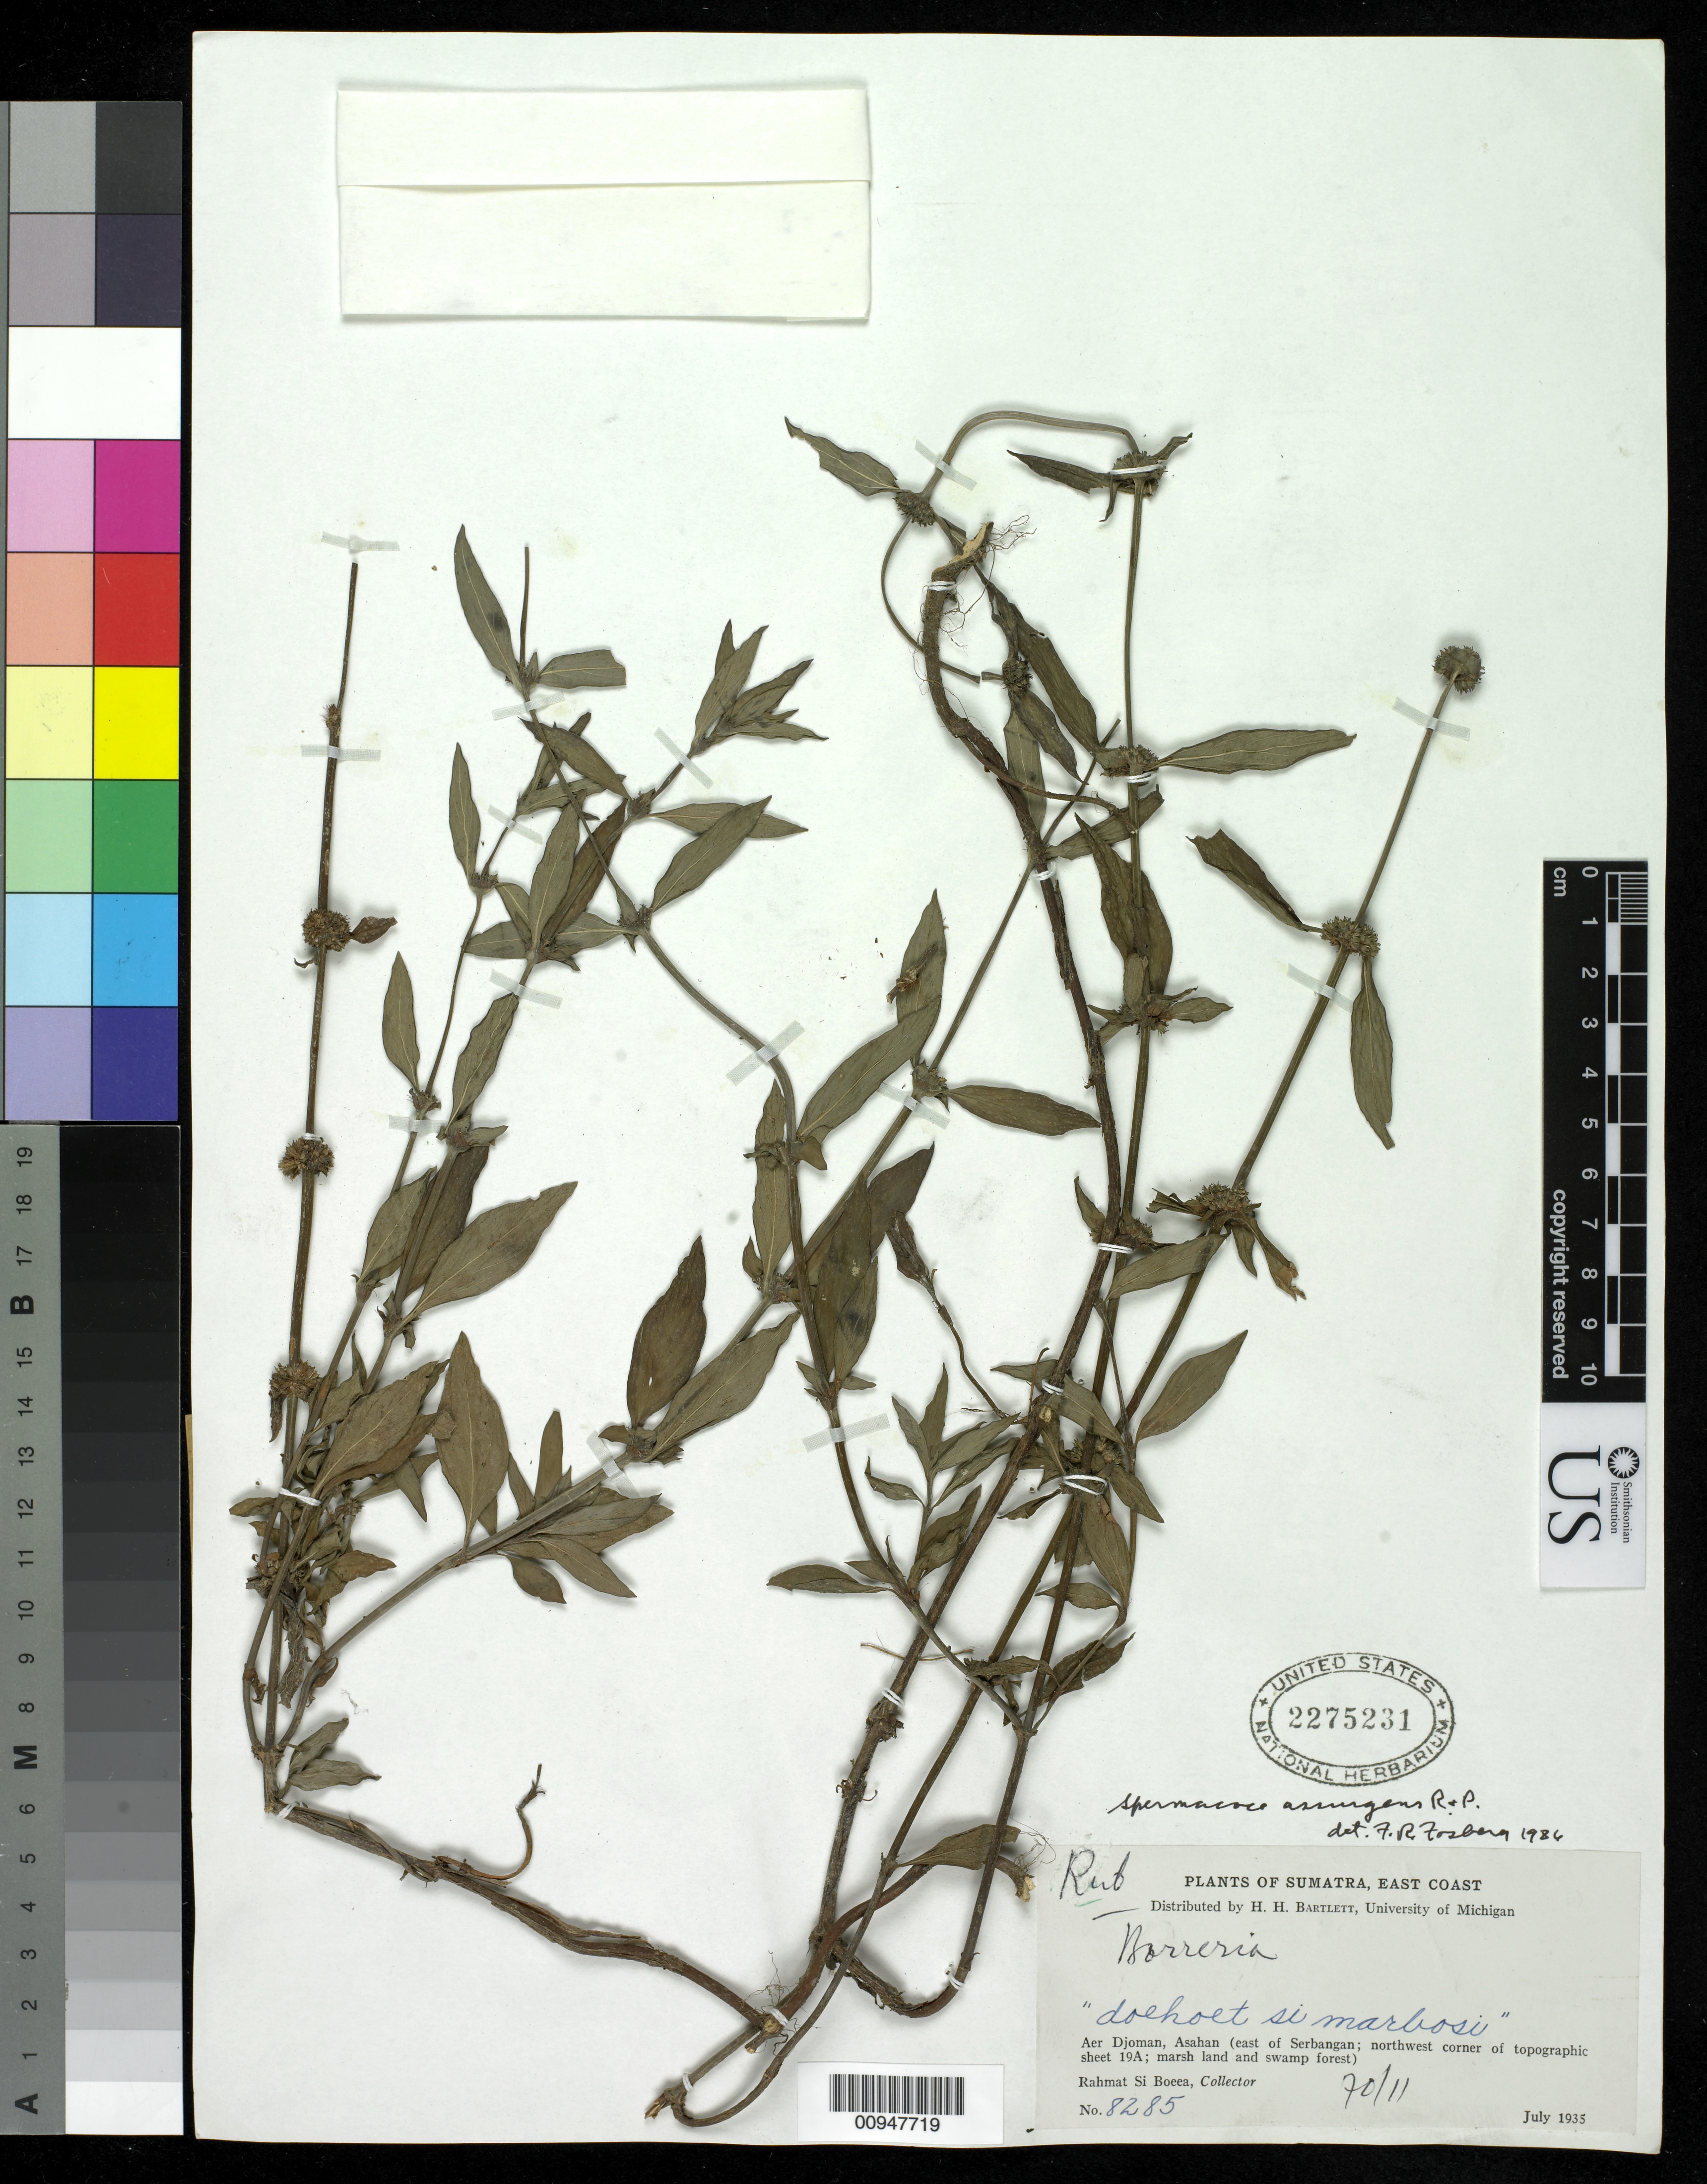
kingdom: Plantae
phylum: Tracheophyta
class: Magnoliopsida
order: Gentianales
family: Rubiaceae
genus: Spermacoce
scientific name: Spermacoce remota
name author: Lam.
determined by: Wagner, W. L., (BOT), Smithsonian Institution - National Museum of Natural History (UNITED STATES)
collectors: Rahmat Si Boeea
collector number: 8285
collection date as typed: Jul 1935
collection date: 1935-07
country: Indonesia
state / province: Sumatra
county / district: Aceh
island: Sumatra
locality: Aer Djoman, Asahan (est of Serbangan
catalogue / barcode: US 2275231